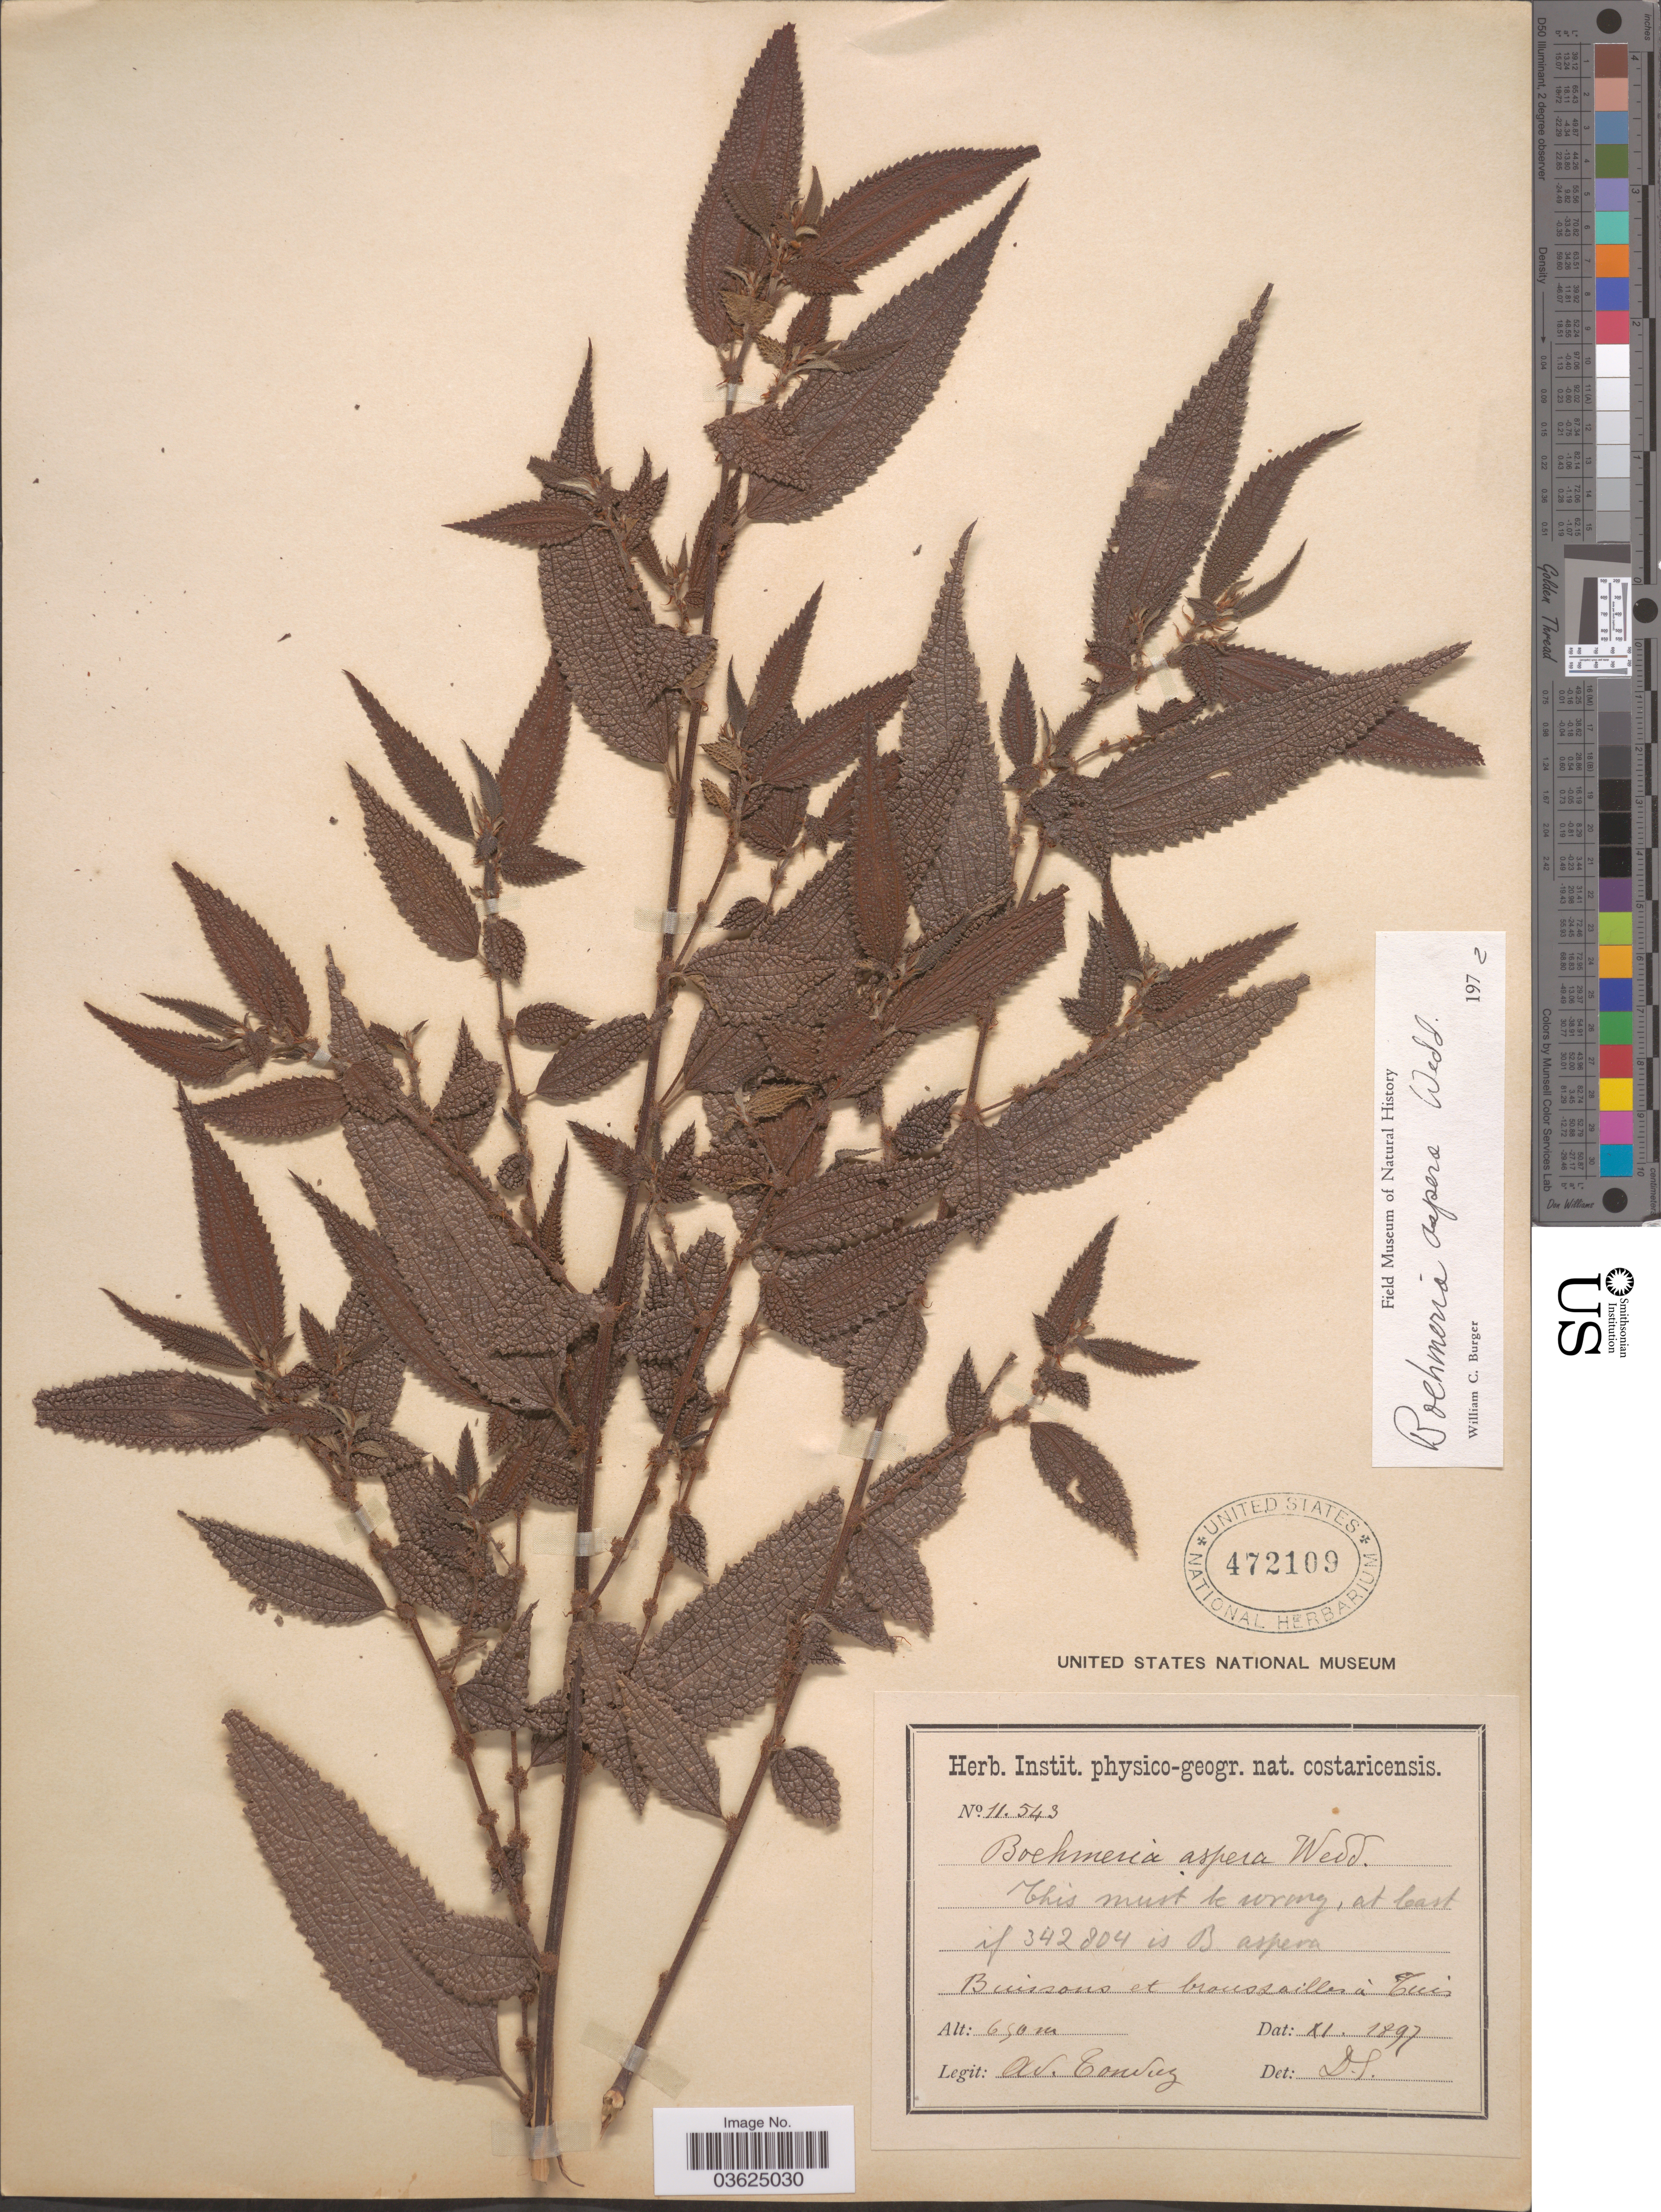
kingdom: Plantae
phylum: Tracheophyta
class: Magnoliopsida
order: Rosales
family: Urticaceae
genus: Boehmeria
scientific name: Boehmeria aspera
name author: Wedd.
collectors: A. Tonduz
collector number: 11543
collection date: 1897-11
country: Costa Rica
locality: Buissons et broussailles à Tuis.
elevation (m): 650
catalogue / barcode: US 472109